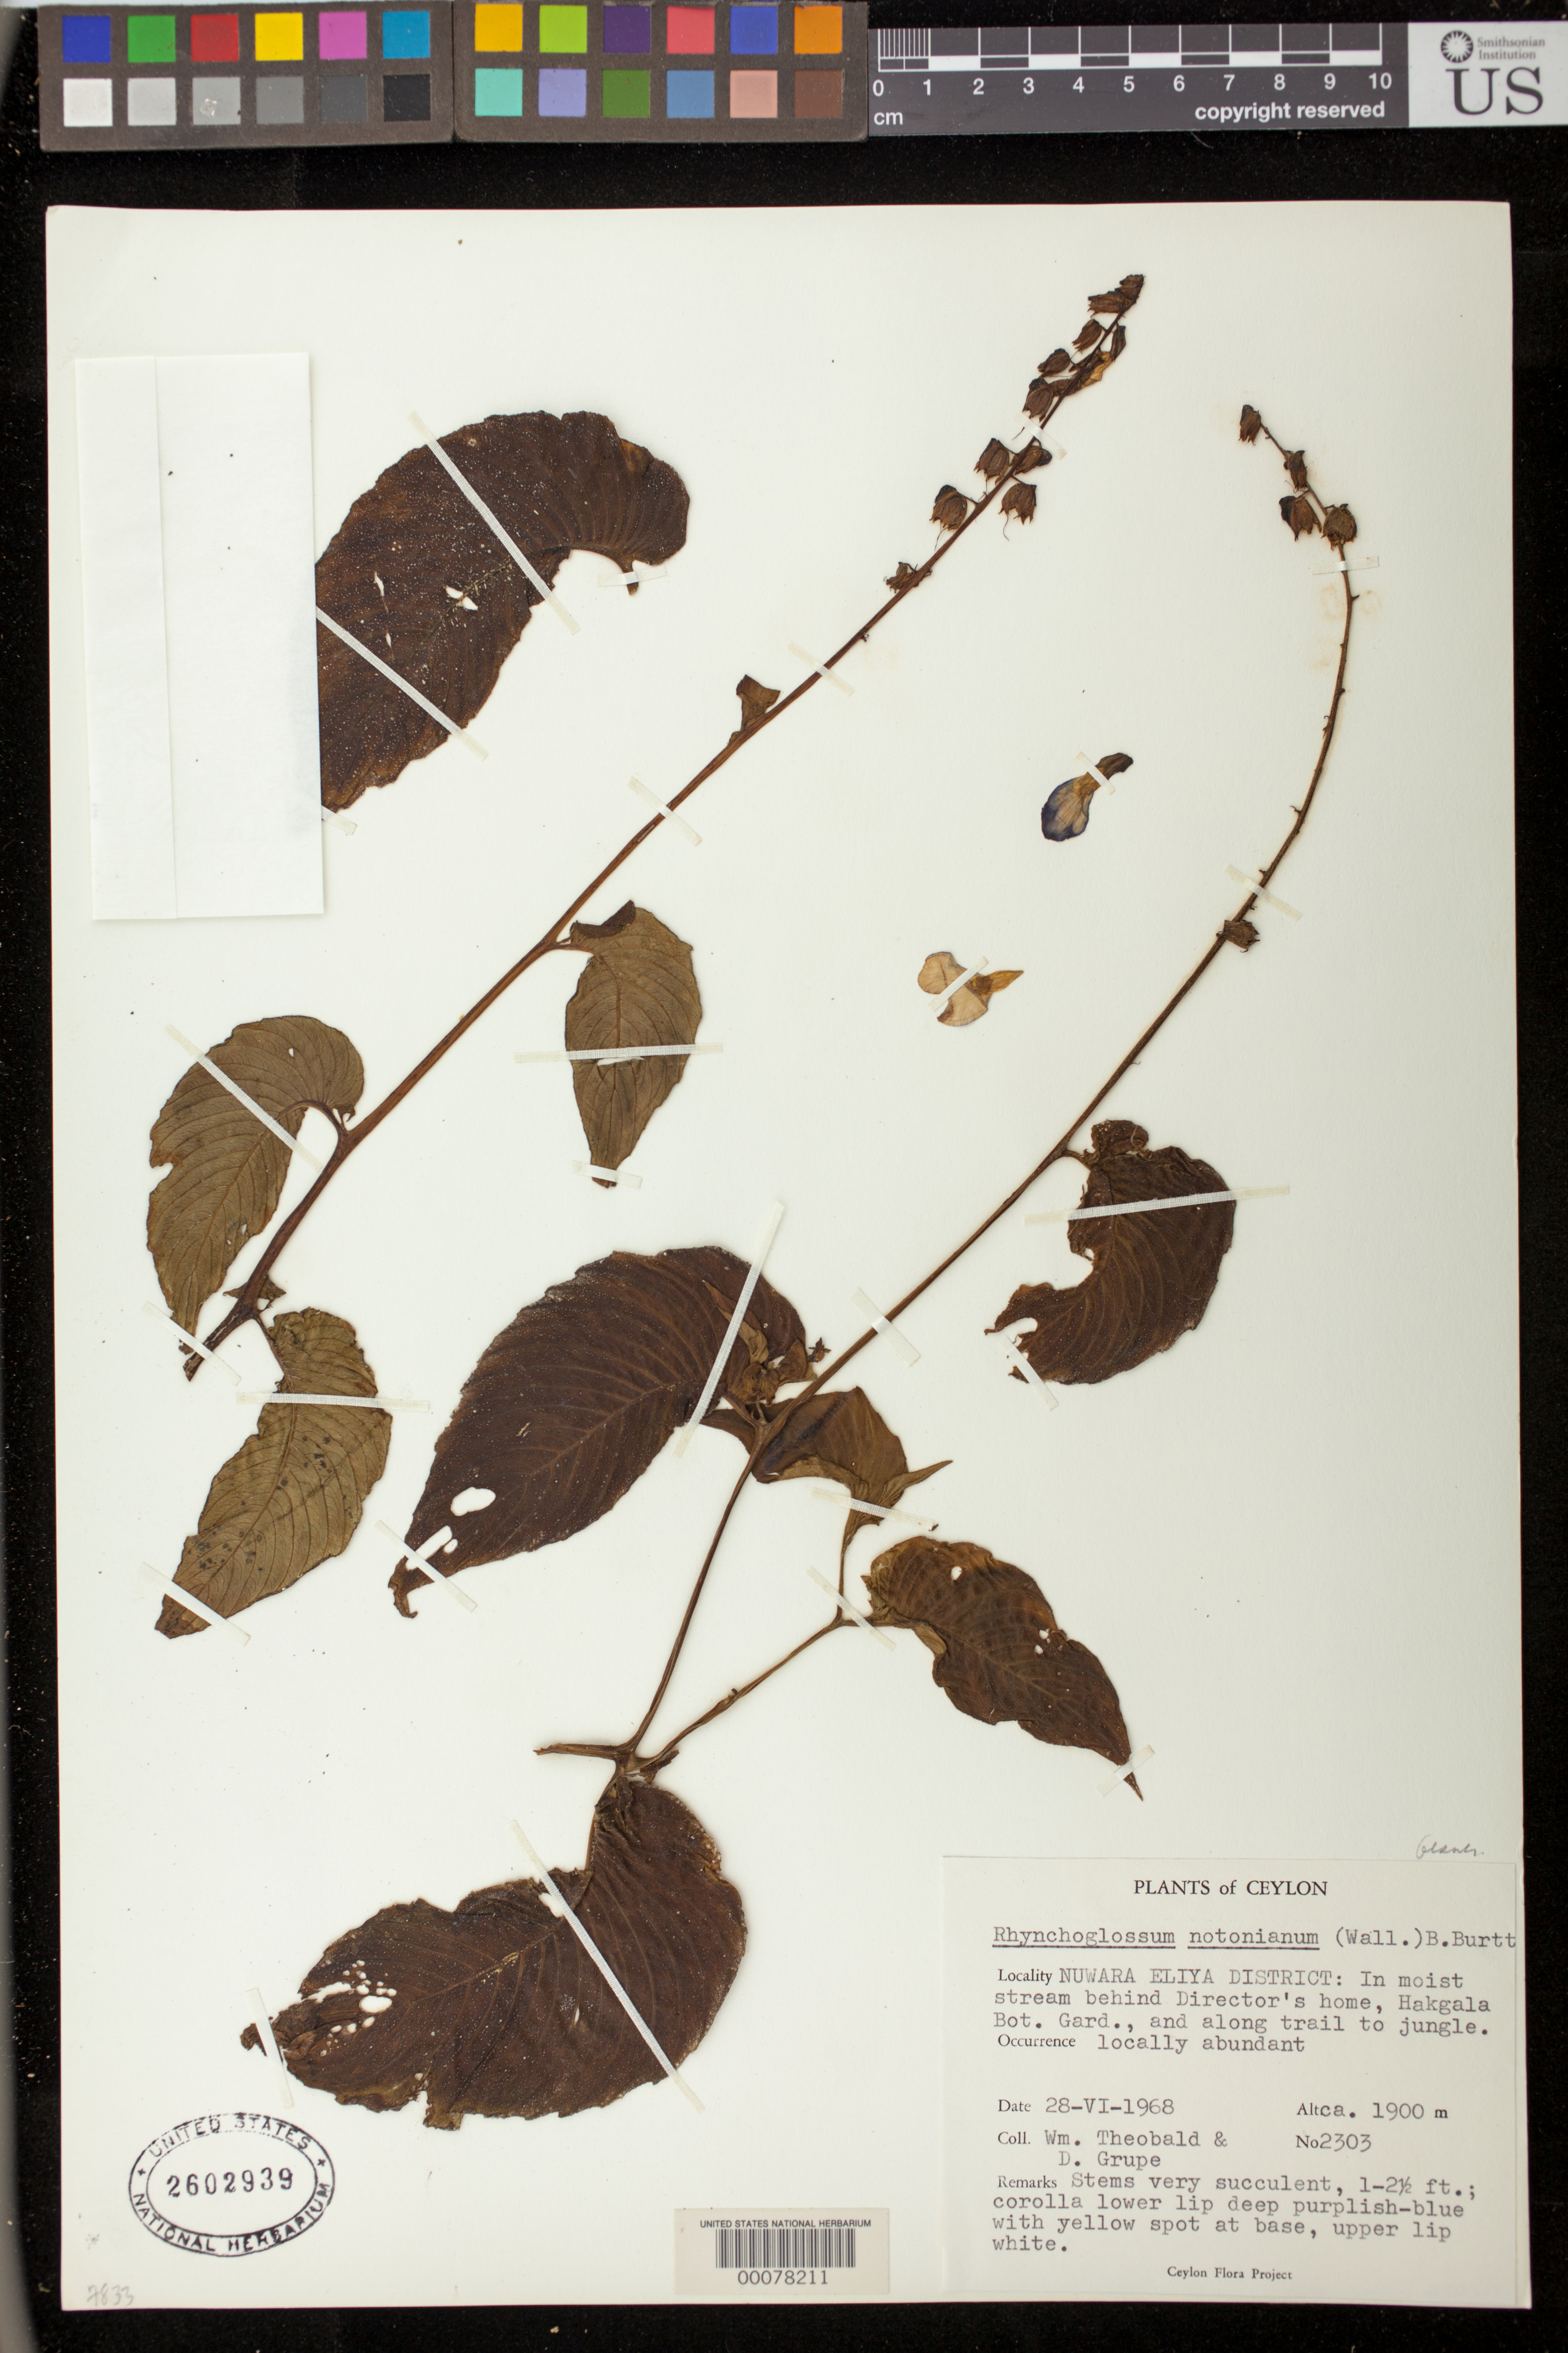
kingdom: Plantae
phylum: Tracheophyta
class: Magnoliopsida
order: Lamiales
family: Gesneriaceae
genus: Rhynchoglossum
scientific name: Rhynchoglossum notonianum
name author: (Wall.) B.L. Burtt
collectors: W. Theobald & D. Grupe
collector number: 2303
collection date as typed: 28 Jun 1968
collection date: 1968-06-28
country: Sri Lanka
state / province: Central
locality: Nuwara eliya (dist.), Behind director's home, hakgala bot gard and along trail to jungle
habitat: In moist stream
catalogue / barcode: US 2602939